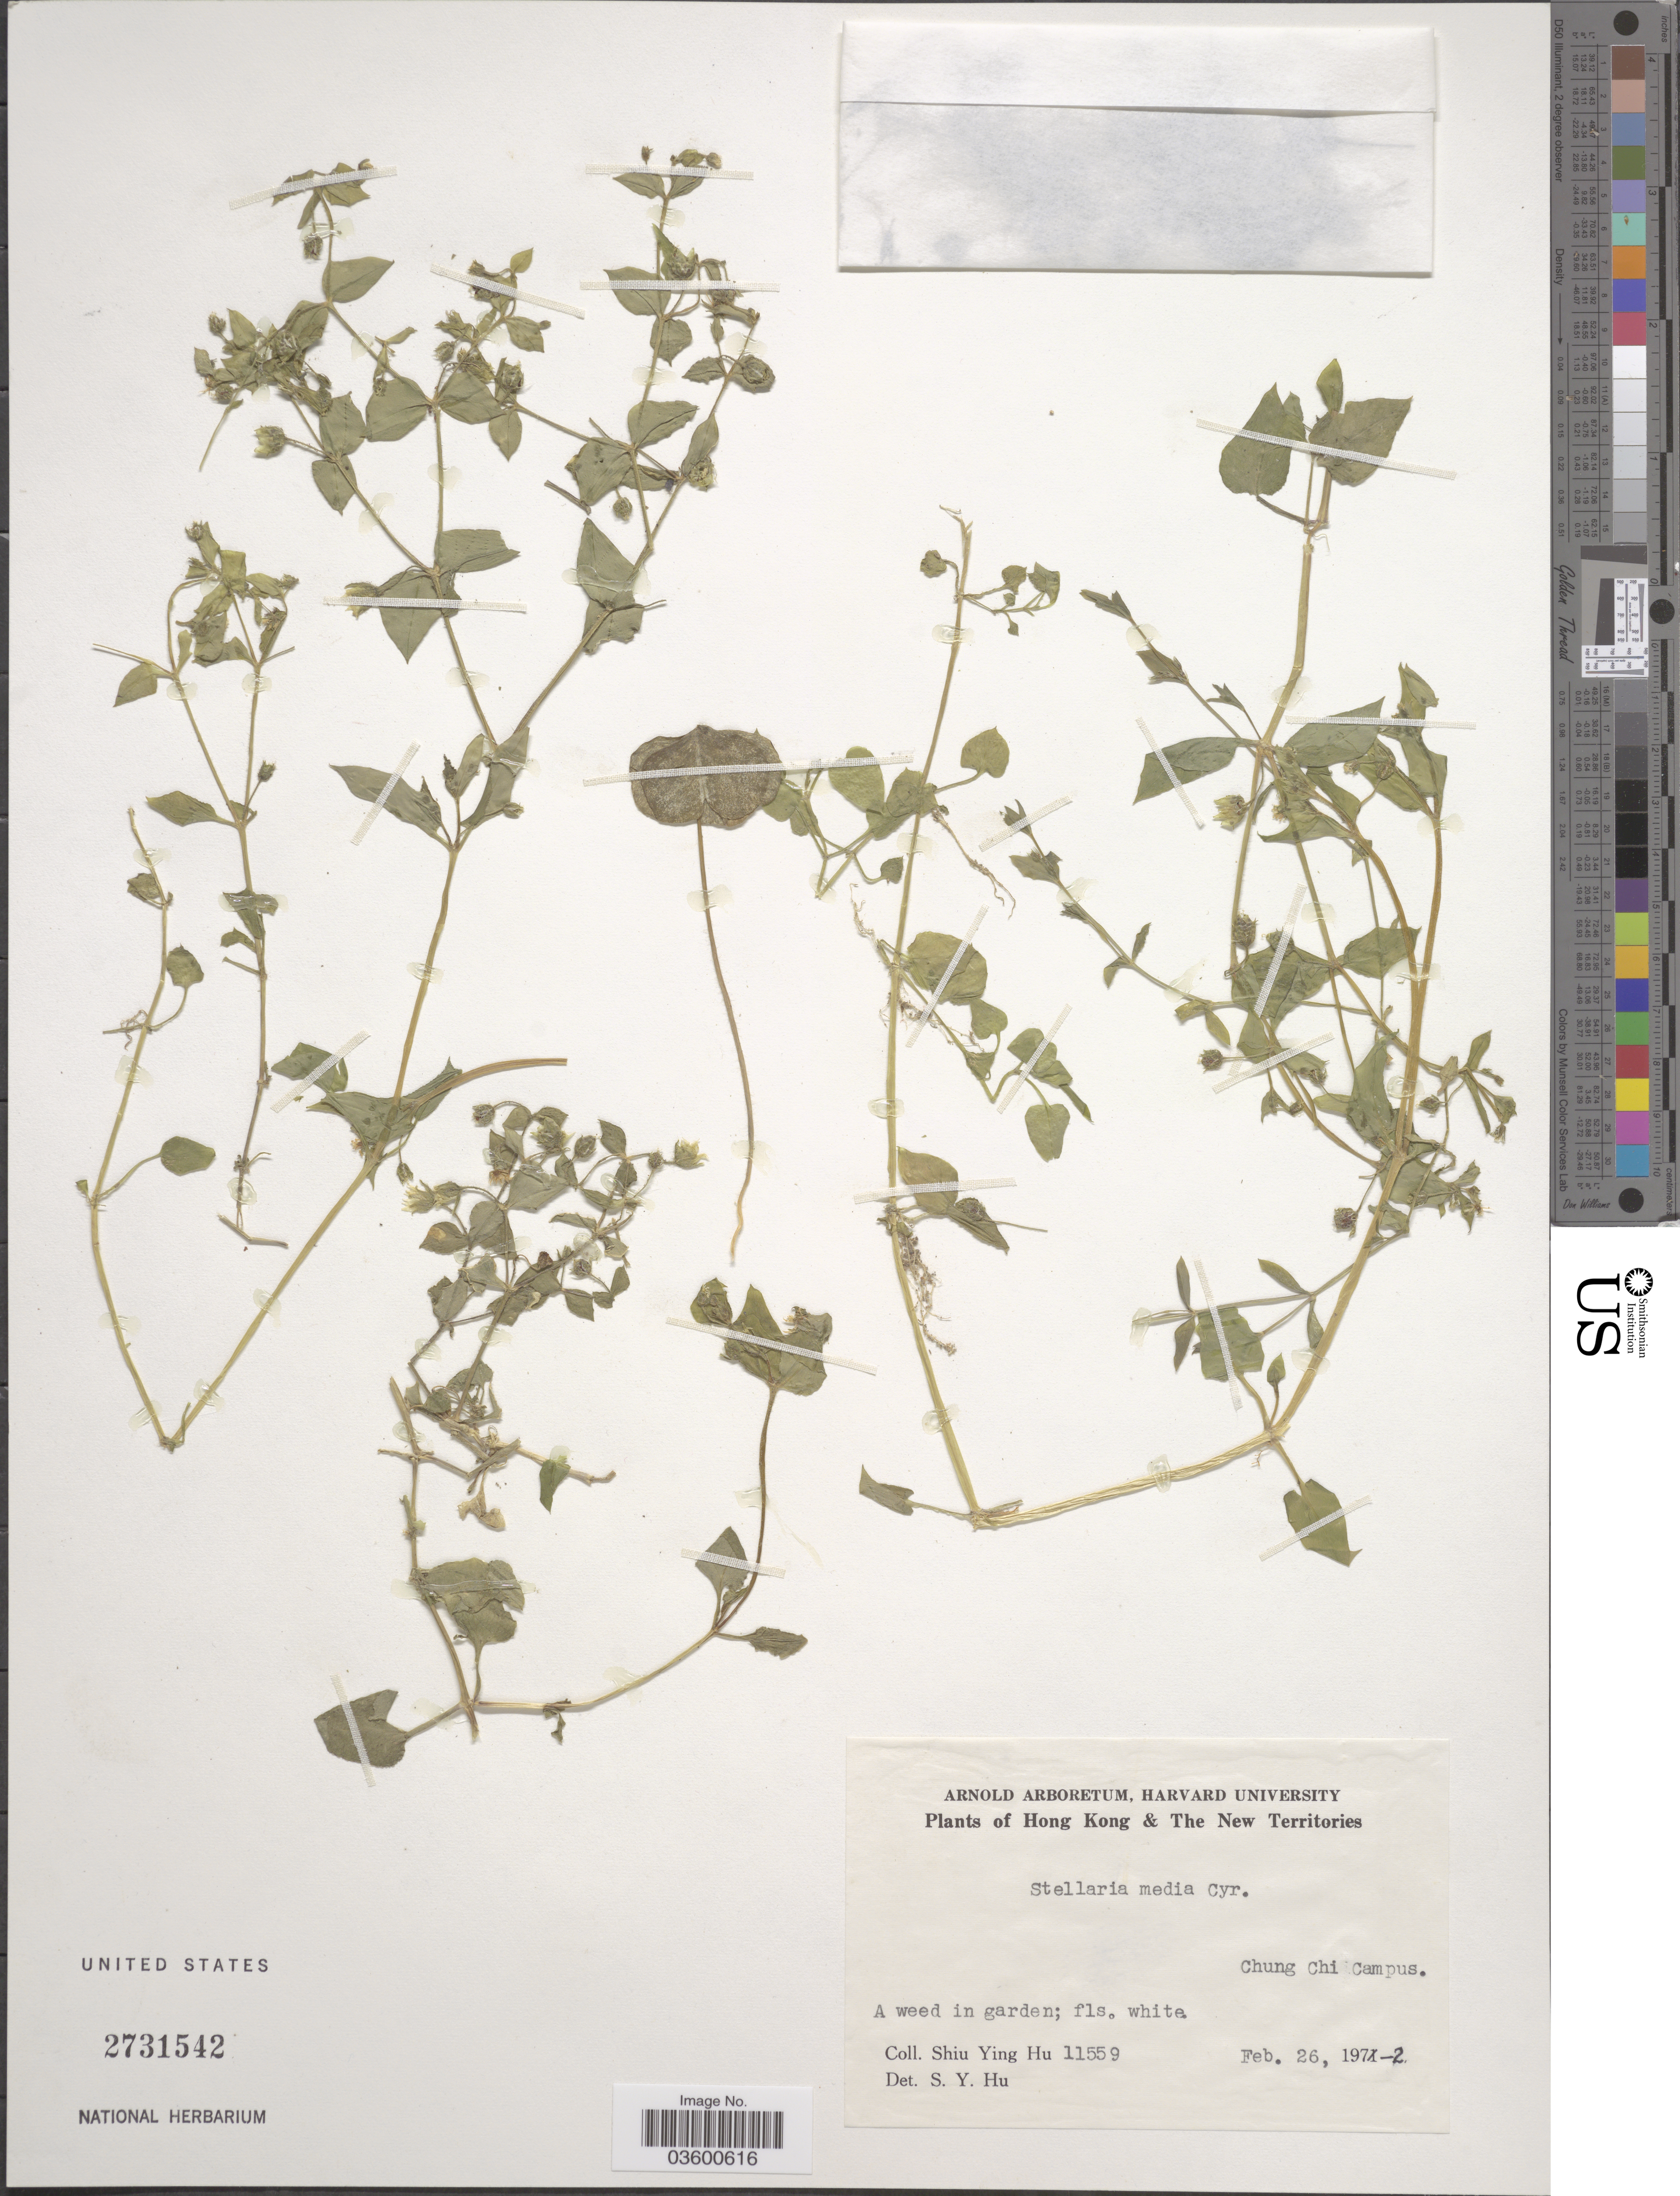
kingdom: Plantae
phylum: Tracheophyta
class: Magnoliopsida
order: Caryophyllales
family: Caryophyllaceae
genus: Stellaria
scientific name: Stellaria media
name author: (L.) Vill.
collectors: S. Y. Hu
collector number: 11559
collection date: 1972-02-26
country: China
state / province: Hong Kong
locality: The New Territories. Chung Chi Campus.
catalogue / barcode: US 2731542